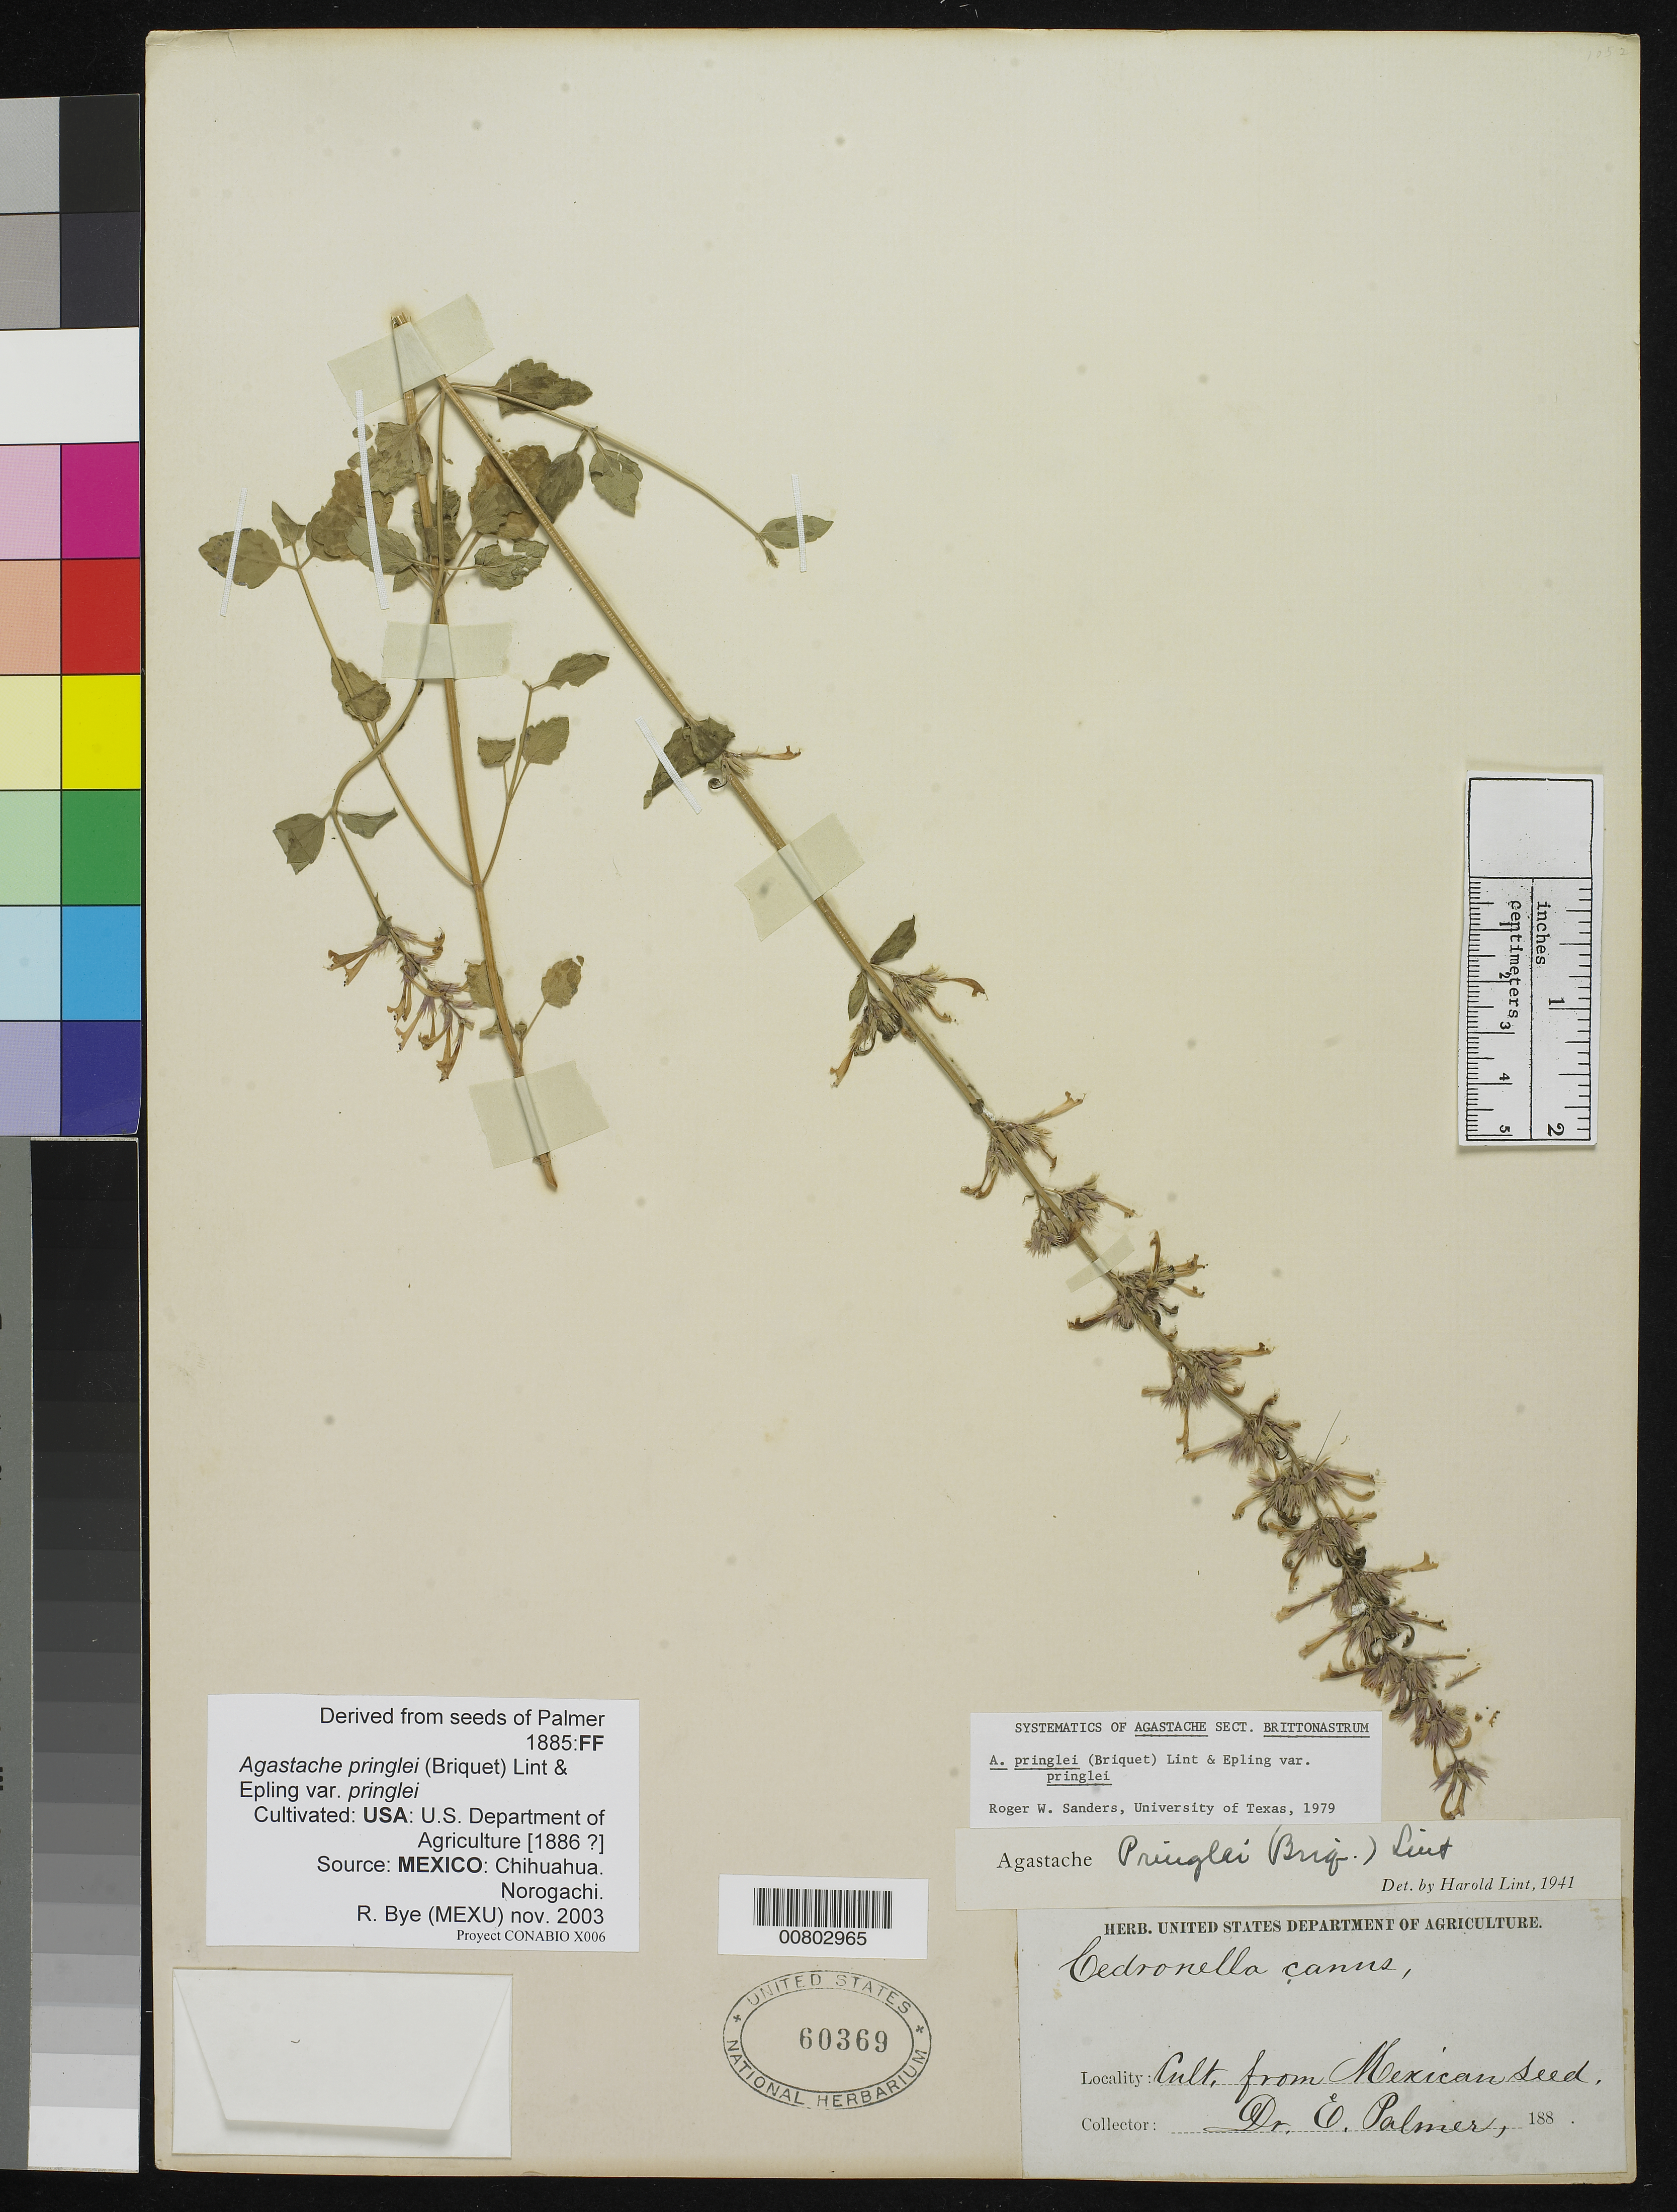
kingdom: Plantae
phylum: Tracheophyta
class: Magnoliopsida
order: Lamiales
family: Lamiaceae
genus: Agastache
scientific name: Agastache pringlei var. pringlei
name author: (Briq.) Lint & Epling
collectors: E. Palmer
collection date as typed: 1886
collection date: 1886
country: Mexico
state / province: Chihuahua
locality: FF. Norogachi, Chihuahua.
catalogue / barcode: US 60369